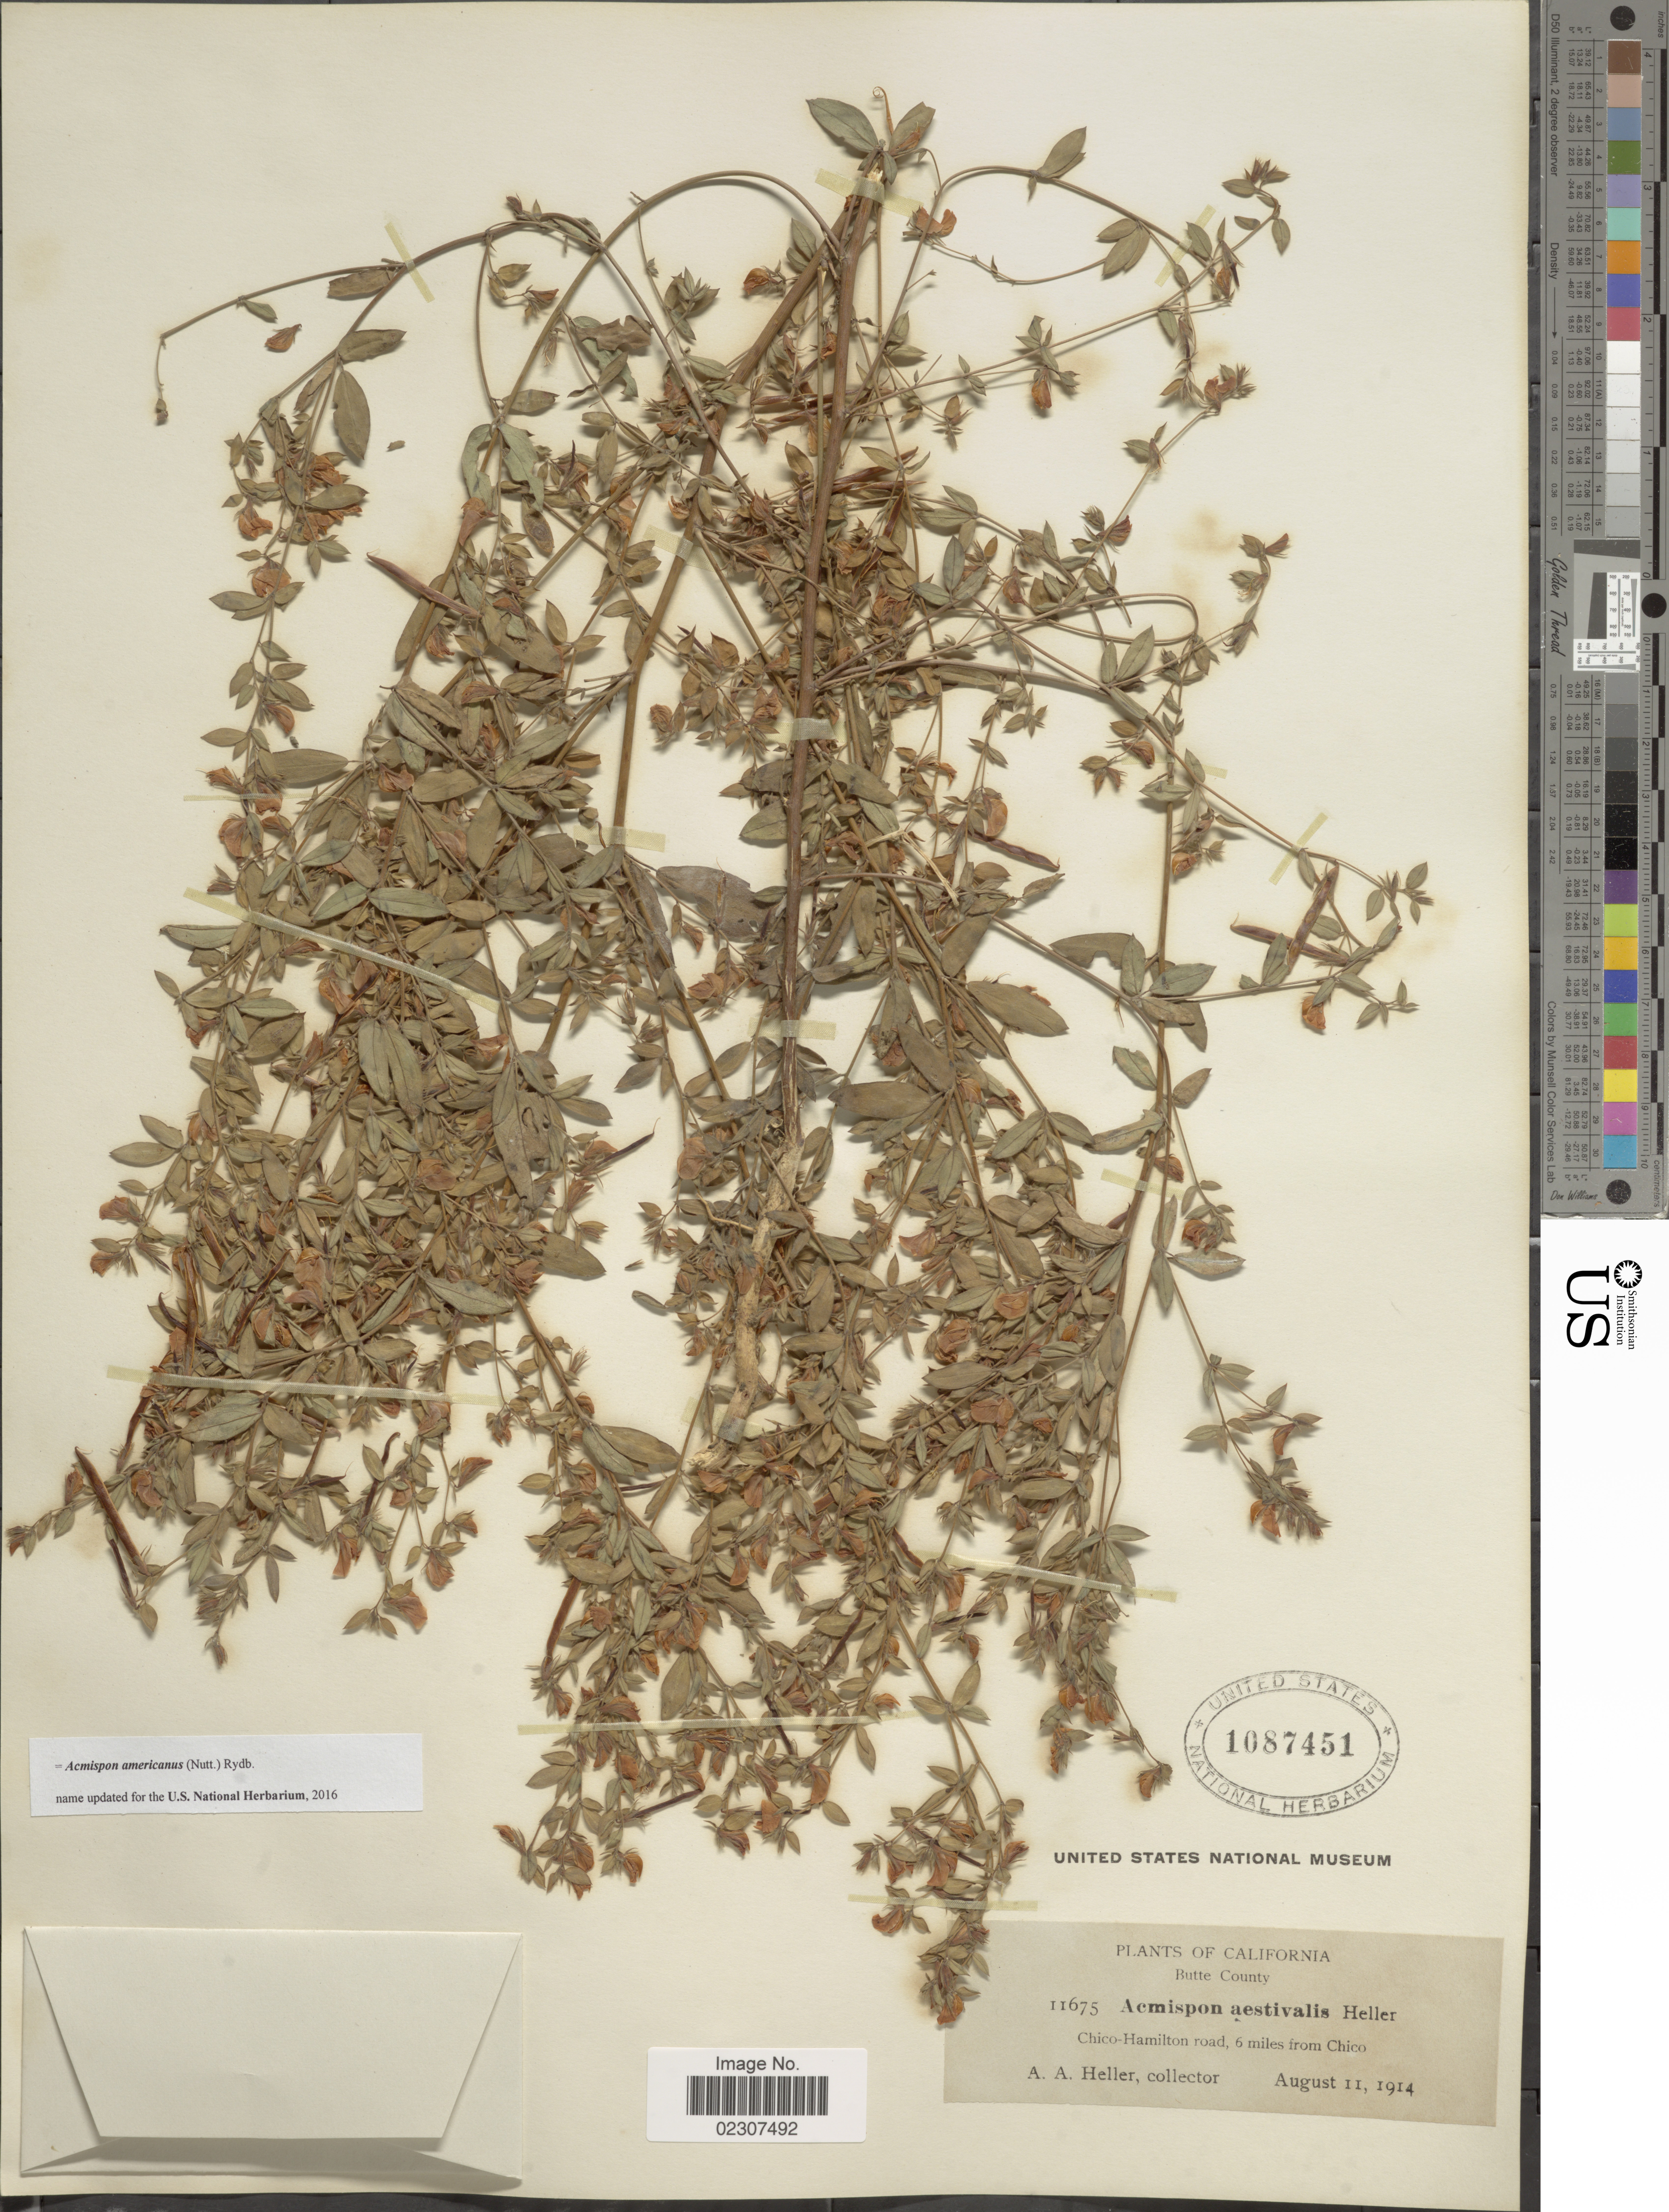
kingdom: Plantae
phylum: Tracheophyta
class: Magnoliopsida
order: Fabales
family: Fabaceae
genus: Acmispon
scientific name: Acmispon americanus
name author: (Nutt.) Rydb.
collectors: A. A. Heller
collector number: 11675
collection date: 1914-08-11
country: United States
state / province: California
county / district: Butte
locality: California, Butte County, Chico-Hamilton road, 6 miles from Chico.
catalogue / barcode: US 1087451